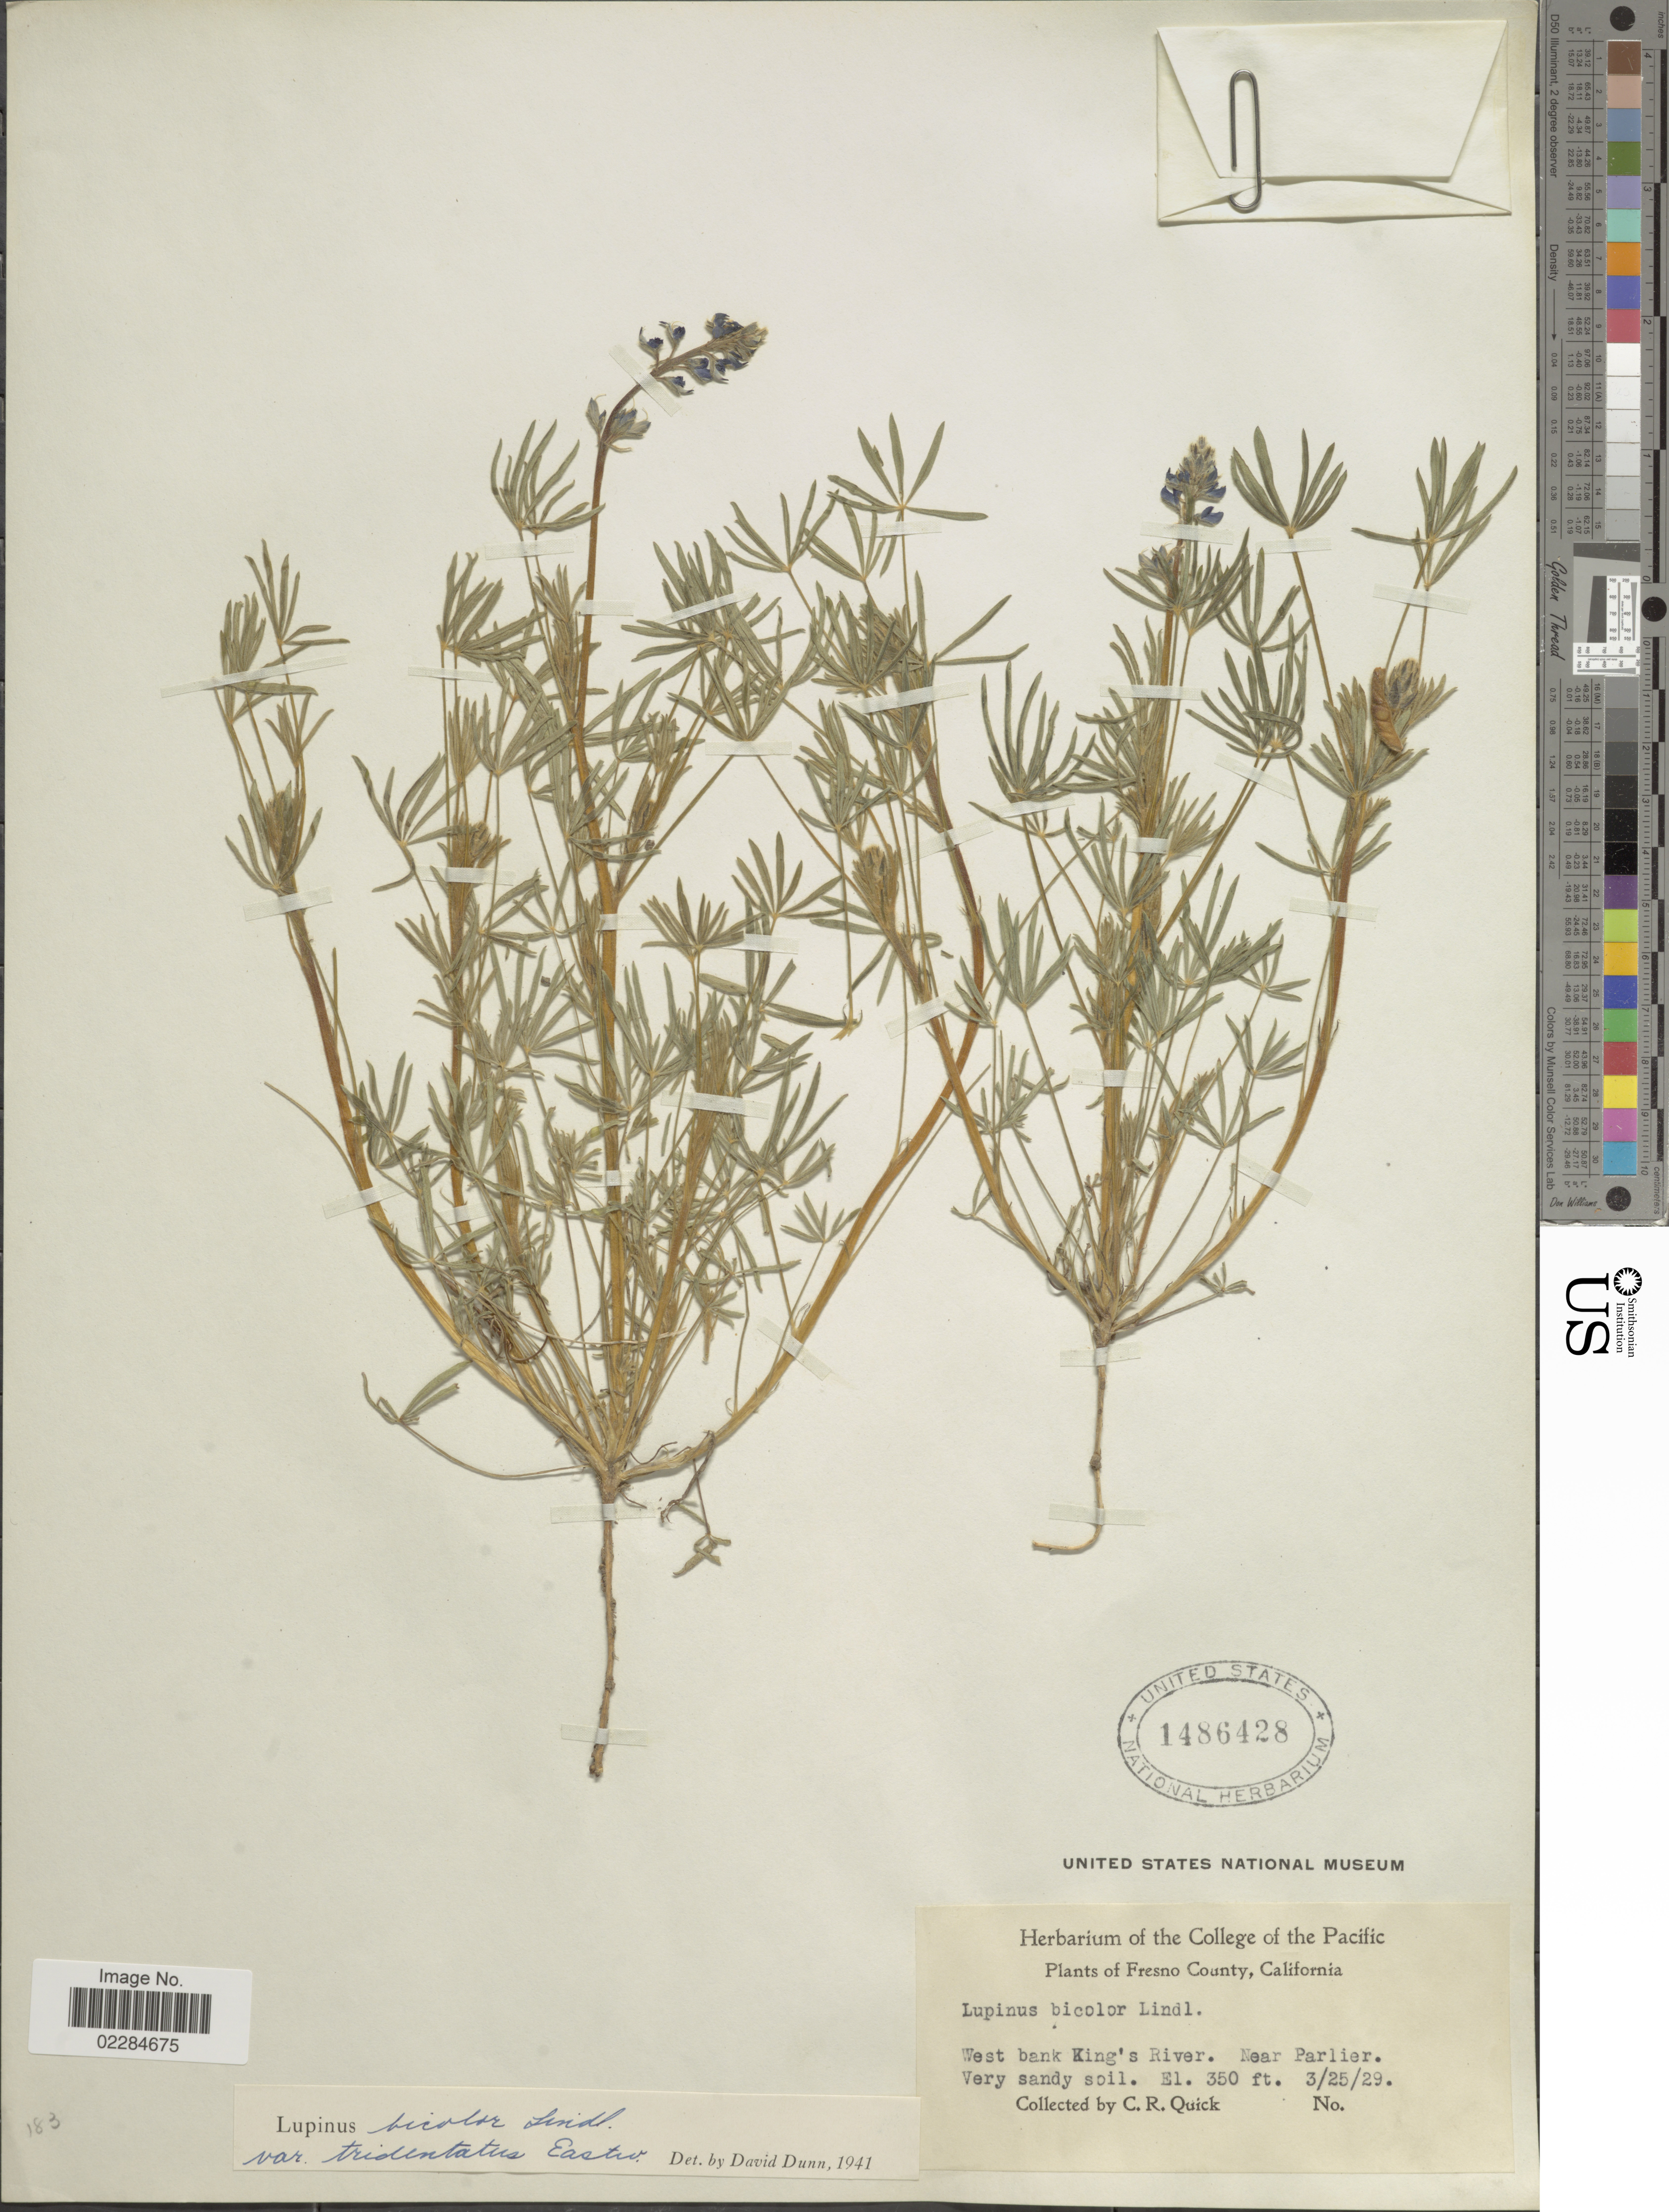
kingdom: Plantae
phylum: Tracheophyta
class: Magnoliopsida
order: Fabales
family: Fabaceae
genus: Lupinus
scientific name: Lupinus bicolor var. tridentatus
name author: Lindl.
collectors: C. Quick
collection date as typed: Transcribed d/m/y: 25/3/29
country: United States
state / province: California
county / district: Fresno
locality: Fresno County. West bank King's River. Near Parlier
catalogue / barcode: US 1486428